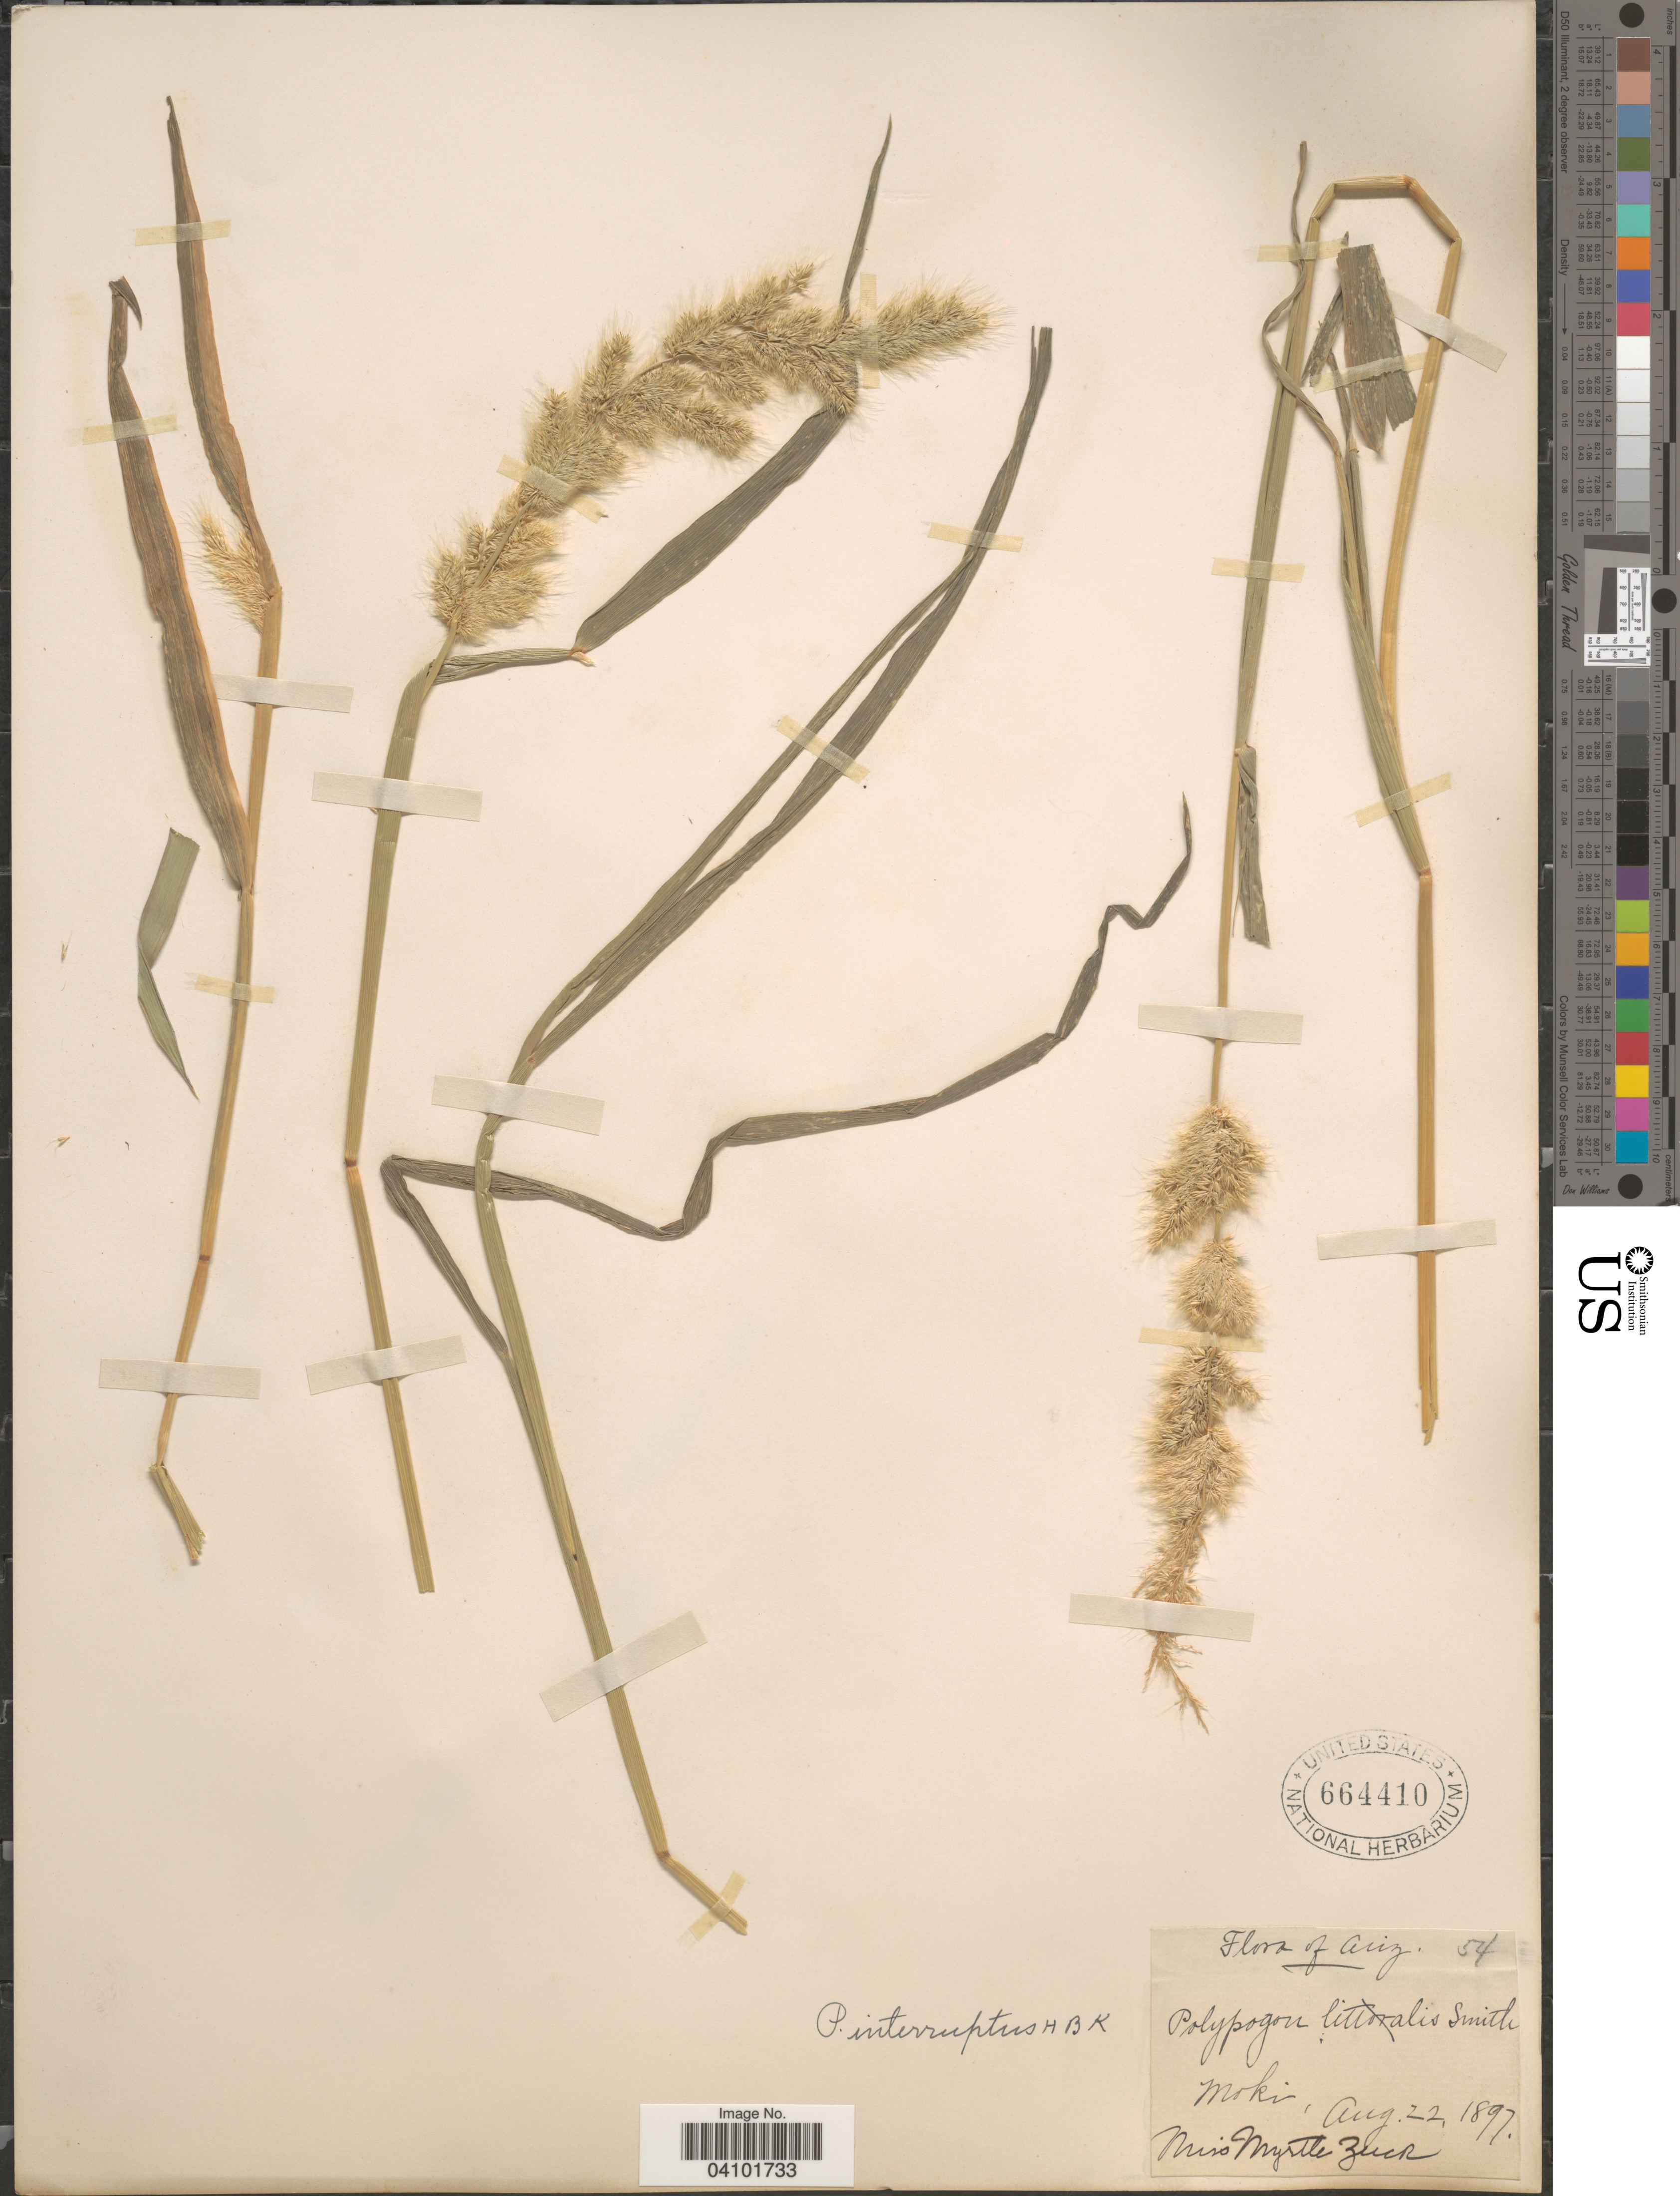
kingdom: Plantae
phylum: Tracheophyta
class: Liliopsida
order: Poales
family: Poaceae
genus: Polypogon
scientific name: Polypogon australis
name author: Brongn.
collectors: M. Zuck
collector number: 54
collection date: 1897-08-22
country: United States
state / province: Arizona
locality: Moki.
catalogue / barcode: US 664410